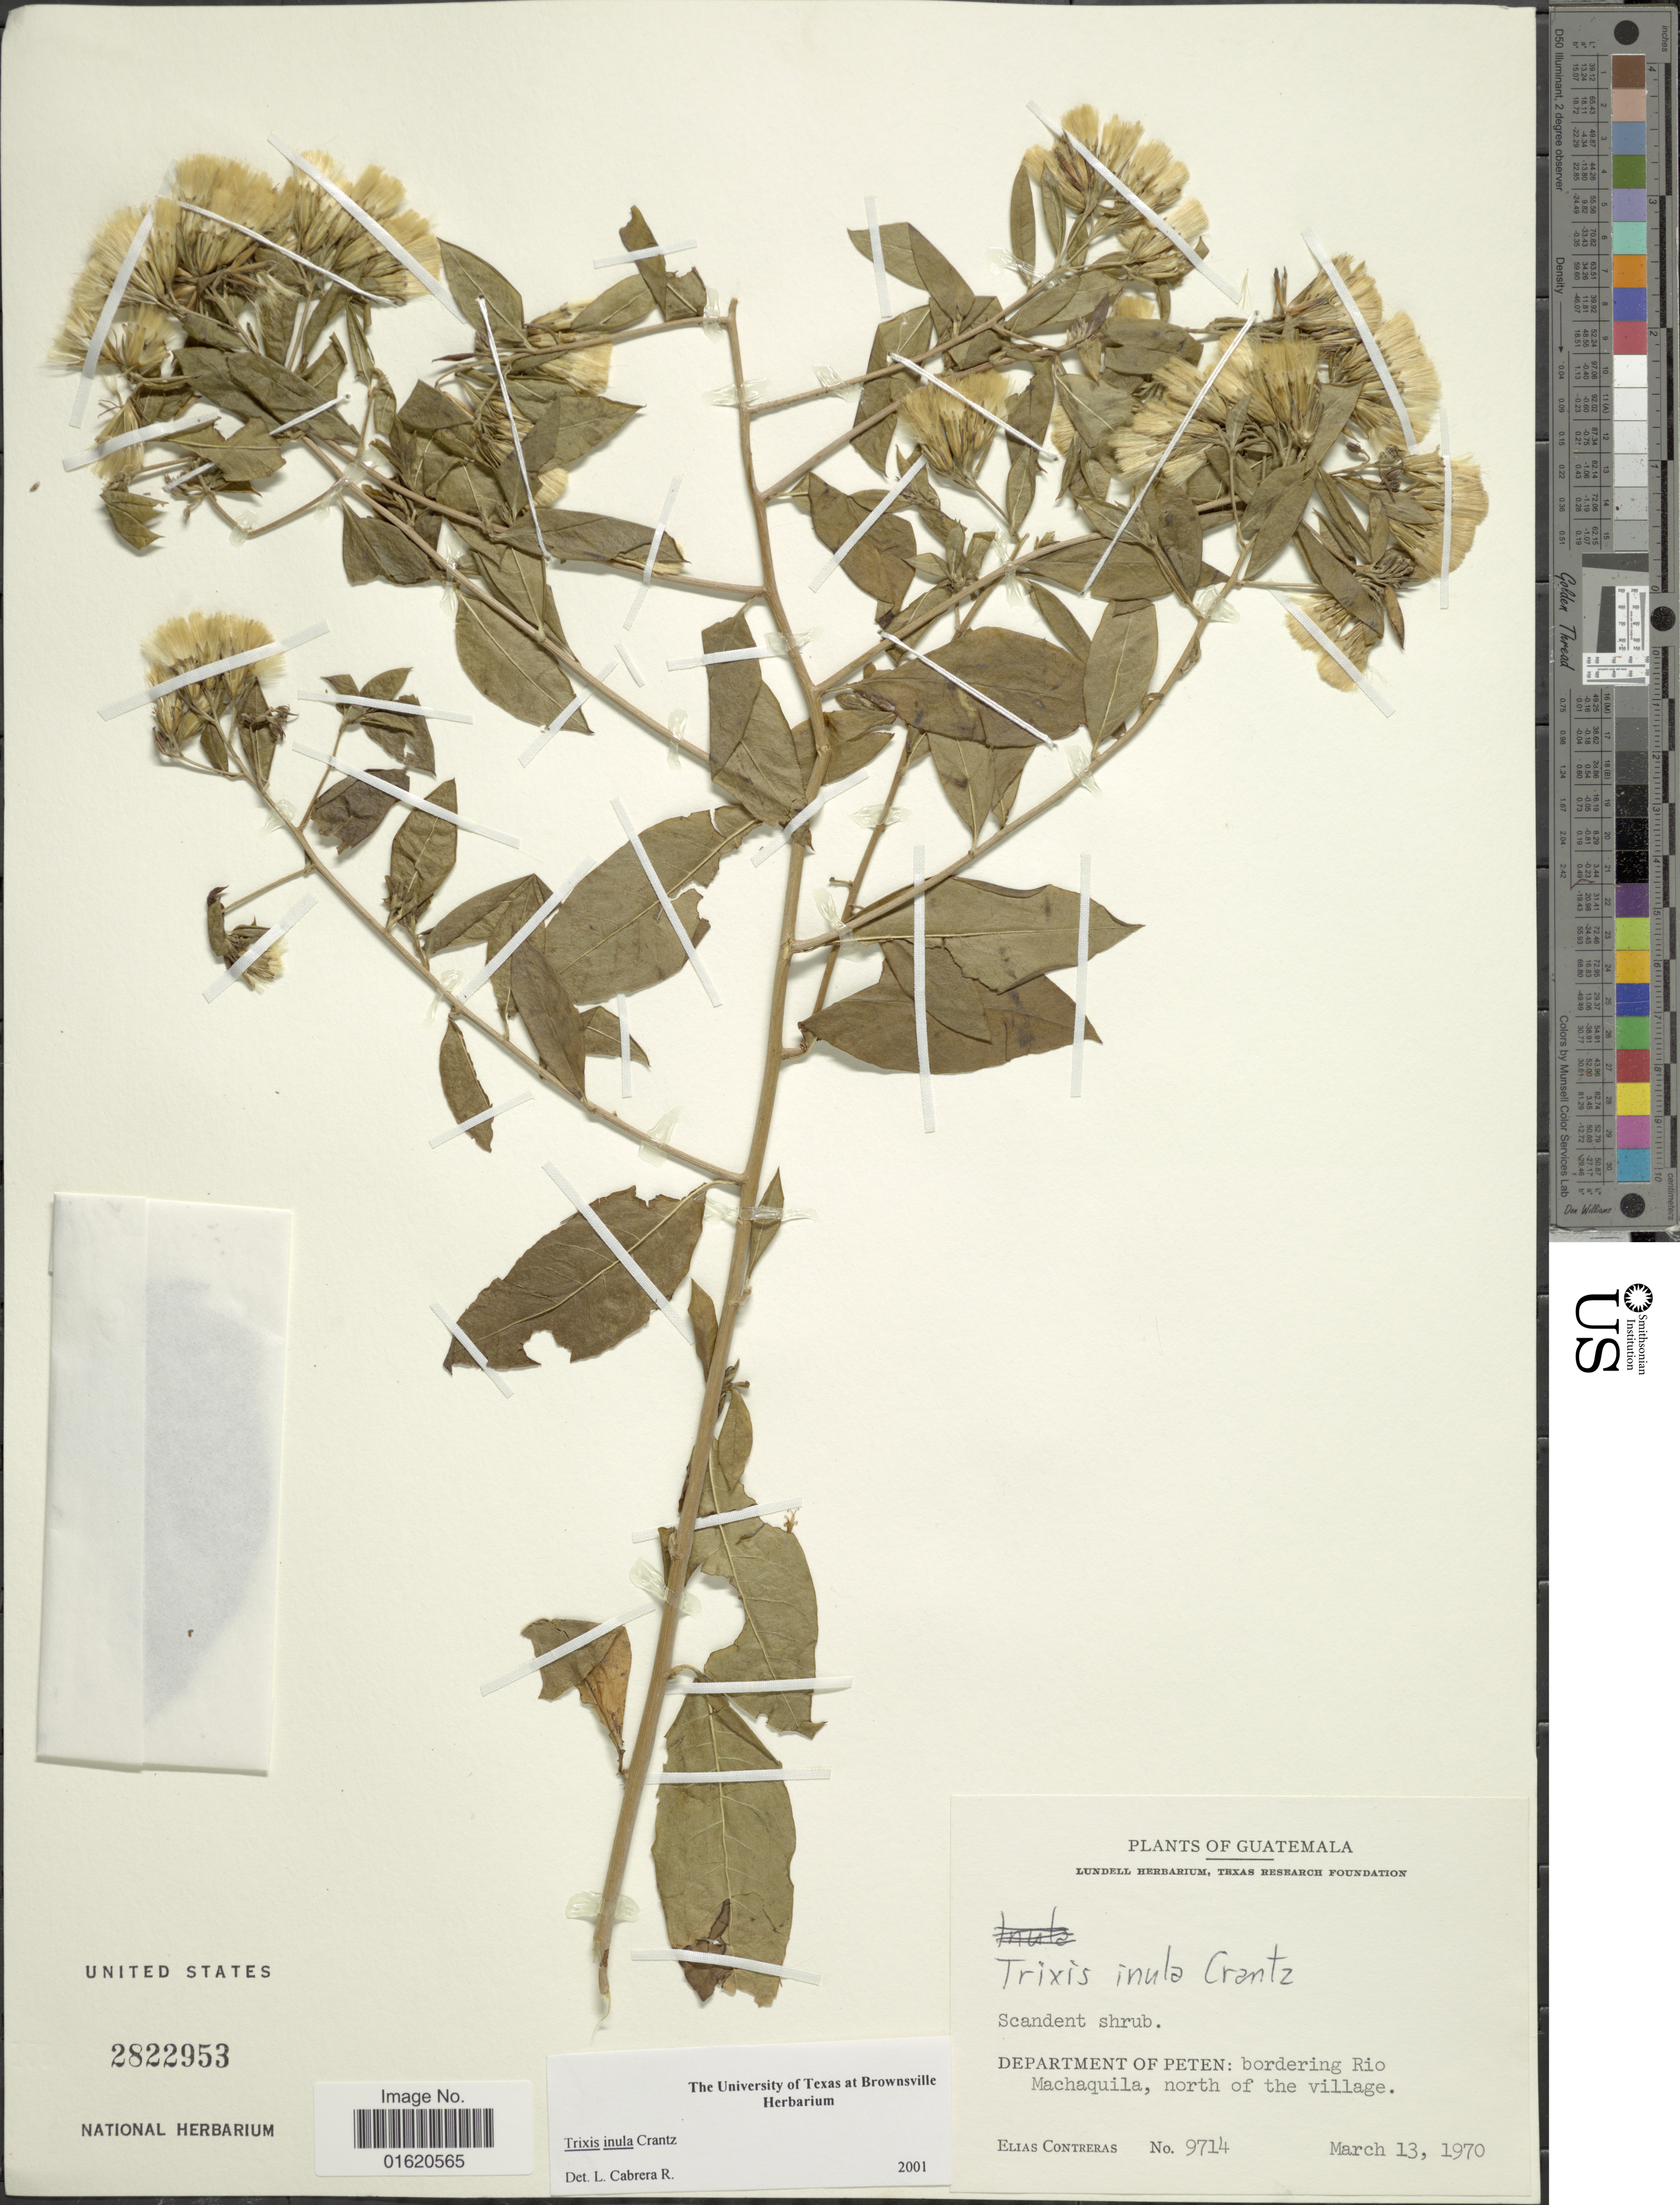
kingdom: Plantae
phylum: Tracheophyta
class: Magnoliopsida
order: Asterales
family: Asteraceae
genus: Trixis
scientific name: Trixis inula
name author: Crantz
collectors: E. Contreras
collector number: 9714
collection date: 1970-03-13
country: Guatemala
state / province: El Petén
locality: Department of Peten: bordering Rio Machaquila, north of the village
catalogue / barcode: US 2822953